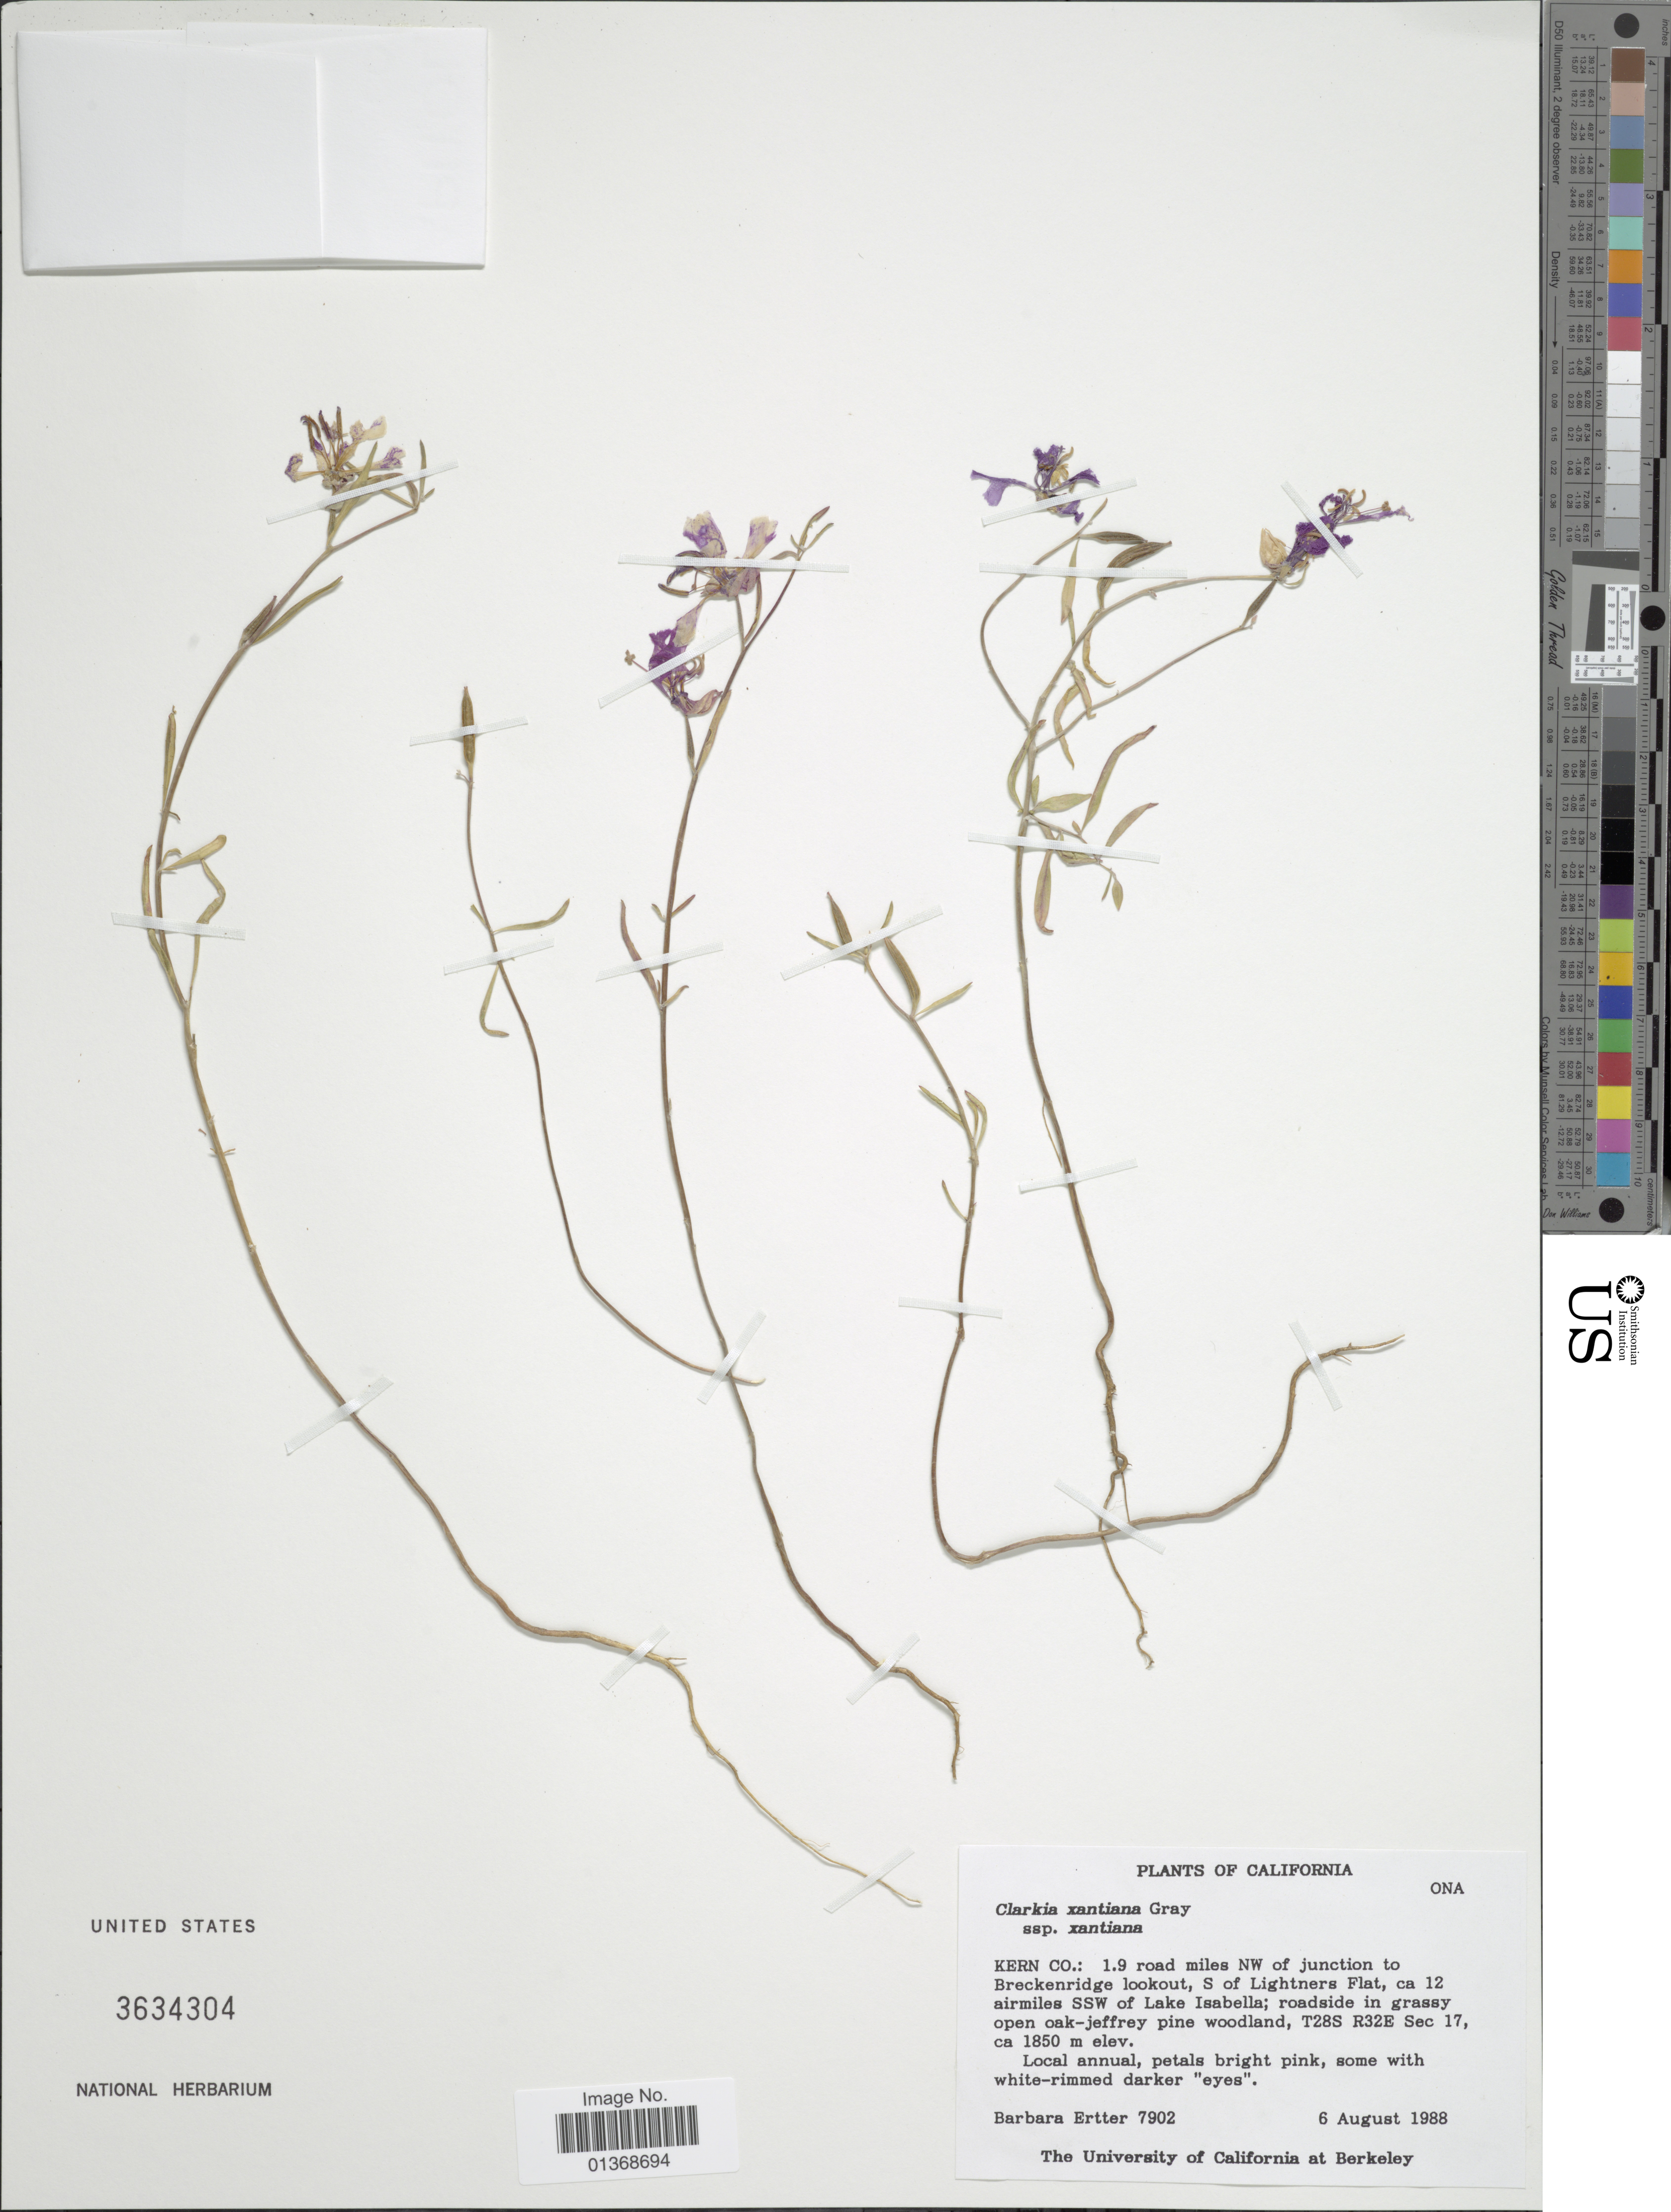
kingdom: Plantae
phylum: Tracheophyta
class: Magnoliopsida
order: Myrtales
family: Onagraceae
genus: Clarkia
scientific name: Clarkia xantiana subsp. xantiana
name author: A. Gray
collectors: B. Ertter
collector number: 7902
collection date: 1988-08-06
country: United States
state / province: California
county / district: Kern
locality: Kern Co.: 1.9 road miles NW of junction to Breckenridge lookout, S of Lightners Flat, ca 12 airmiles SSW of Lake Isabella, T28S R32E Sec 17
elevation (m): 1850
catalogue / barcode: US 3634304